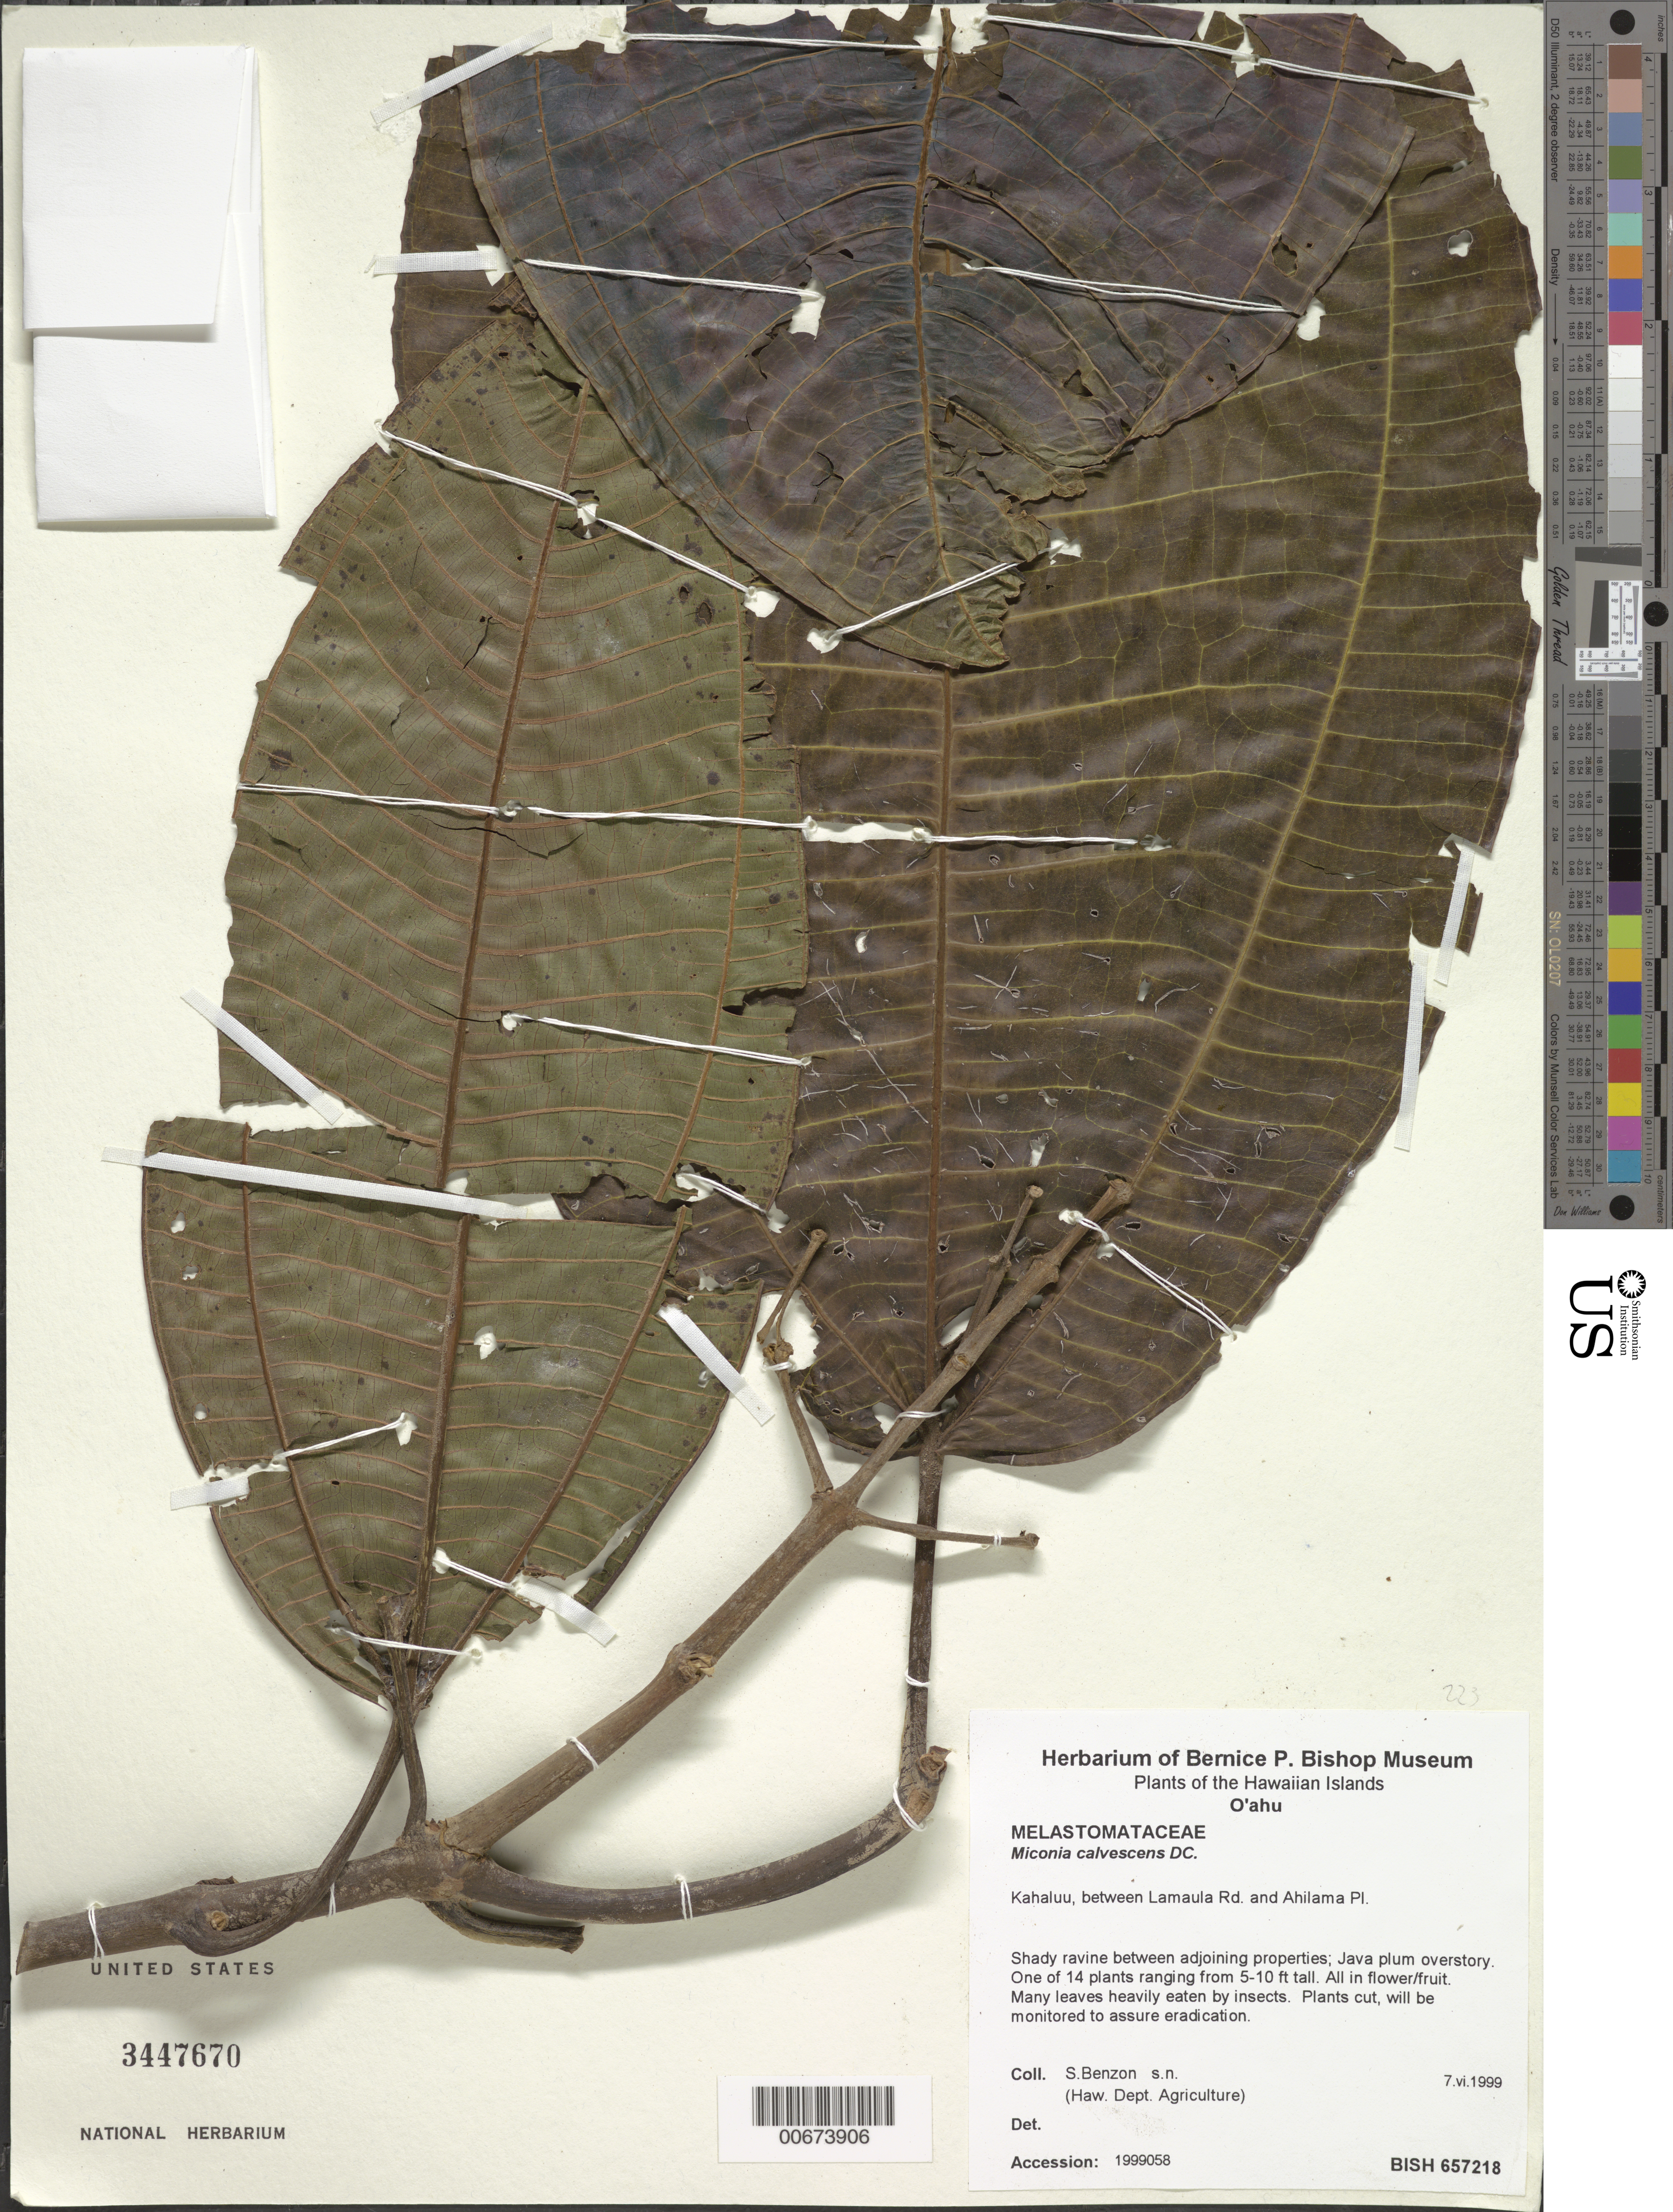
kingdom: Plantae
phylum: Tracheophyta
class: Magnoliopsida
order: Myrtales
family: Melastomataceae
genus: Miconia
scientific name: Miconia calvescens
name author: DC.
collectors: S. Benzon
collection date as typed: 7 Jun 1999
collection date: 1999-06-07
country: United States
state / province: Hawaii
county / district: Honolulu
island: Oahu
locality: Kahaluu, between Lamaula Rd and Ahilama Pl.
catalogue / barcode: US 3447670